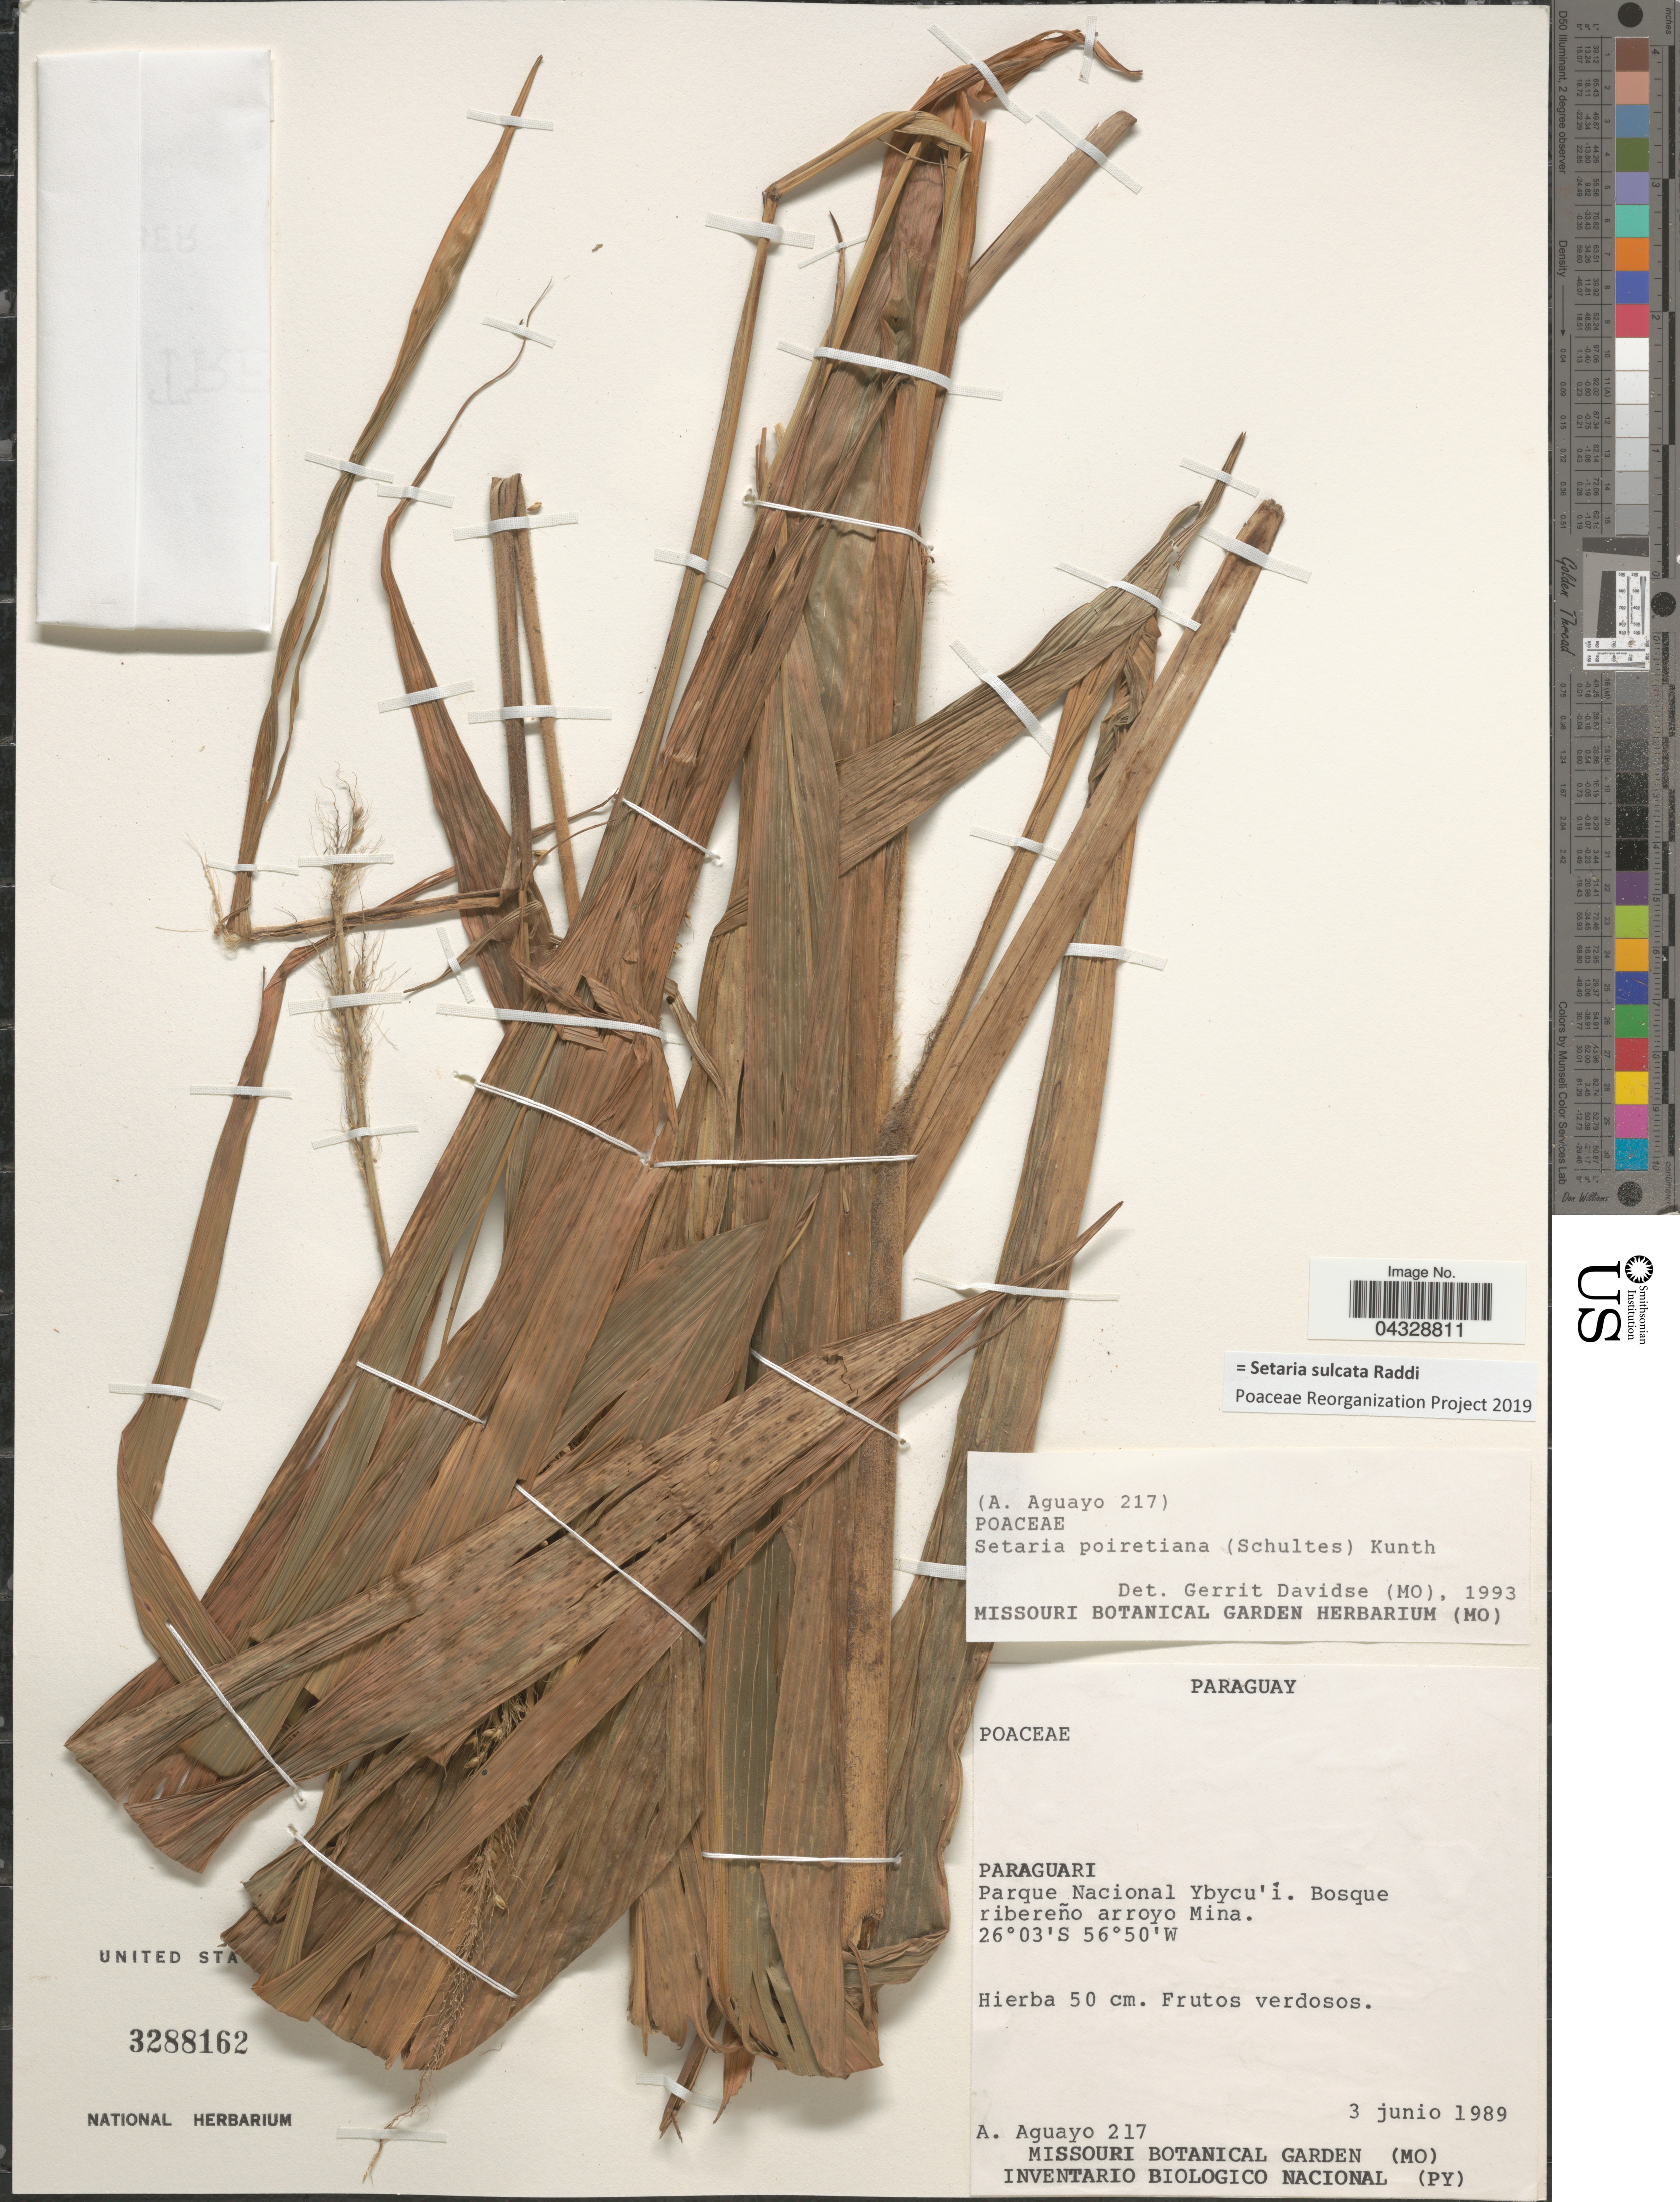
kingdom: Plantae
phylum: Tracheophyta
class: Liliopsida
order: Poales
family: Poaceae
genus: Setaria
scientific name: Setaria sulcata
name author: Raddi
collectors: A. Aguayo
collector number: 217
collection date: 1989-06-03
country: Paraguay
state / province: Paraguari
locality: Parque Nacional Ybycu'i. Bosque ribereño arroyo Mina.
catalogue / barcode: US 3288162